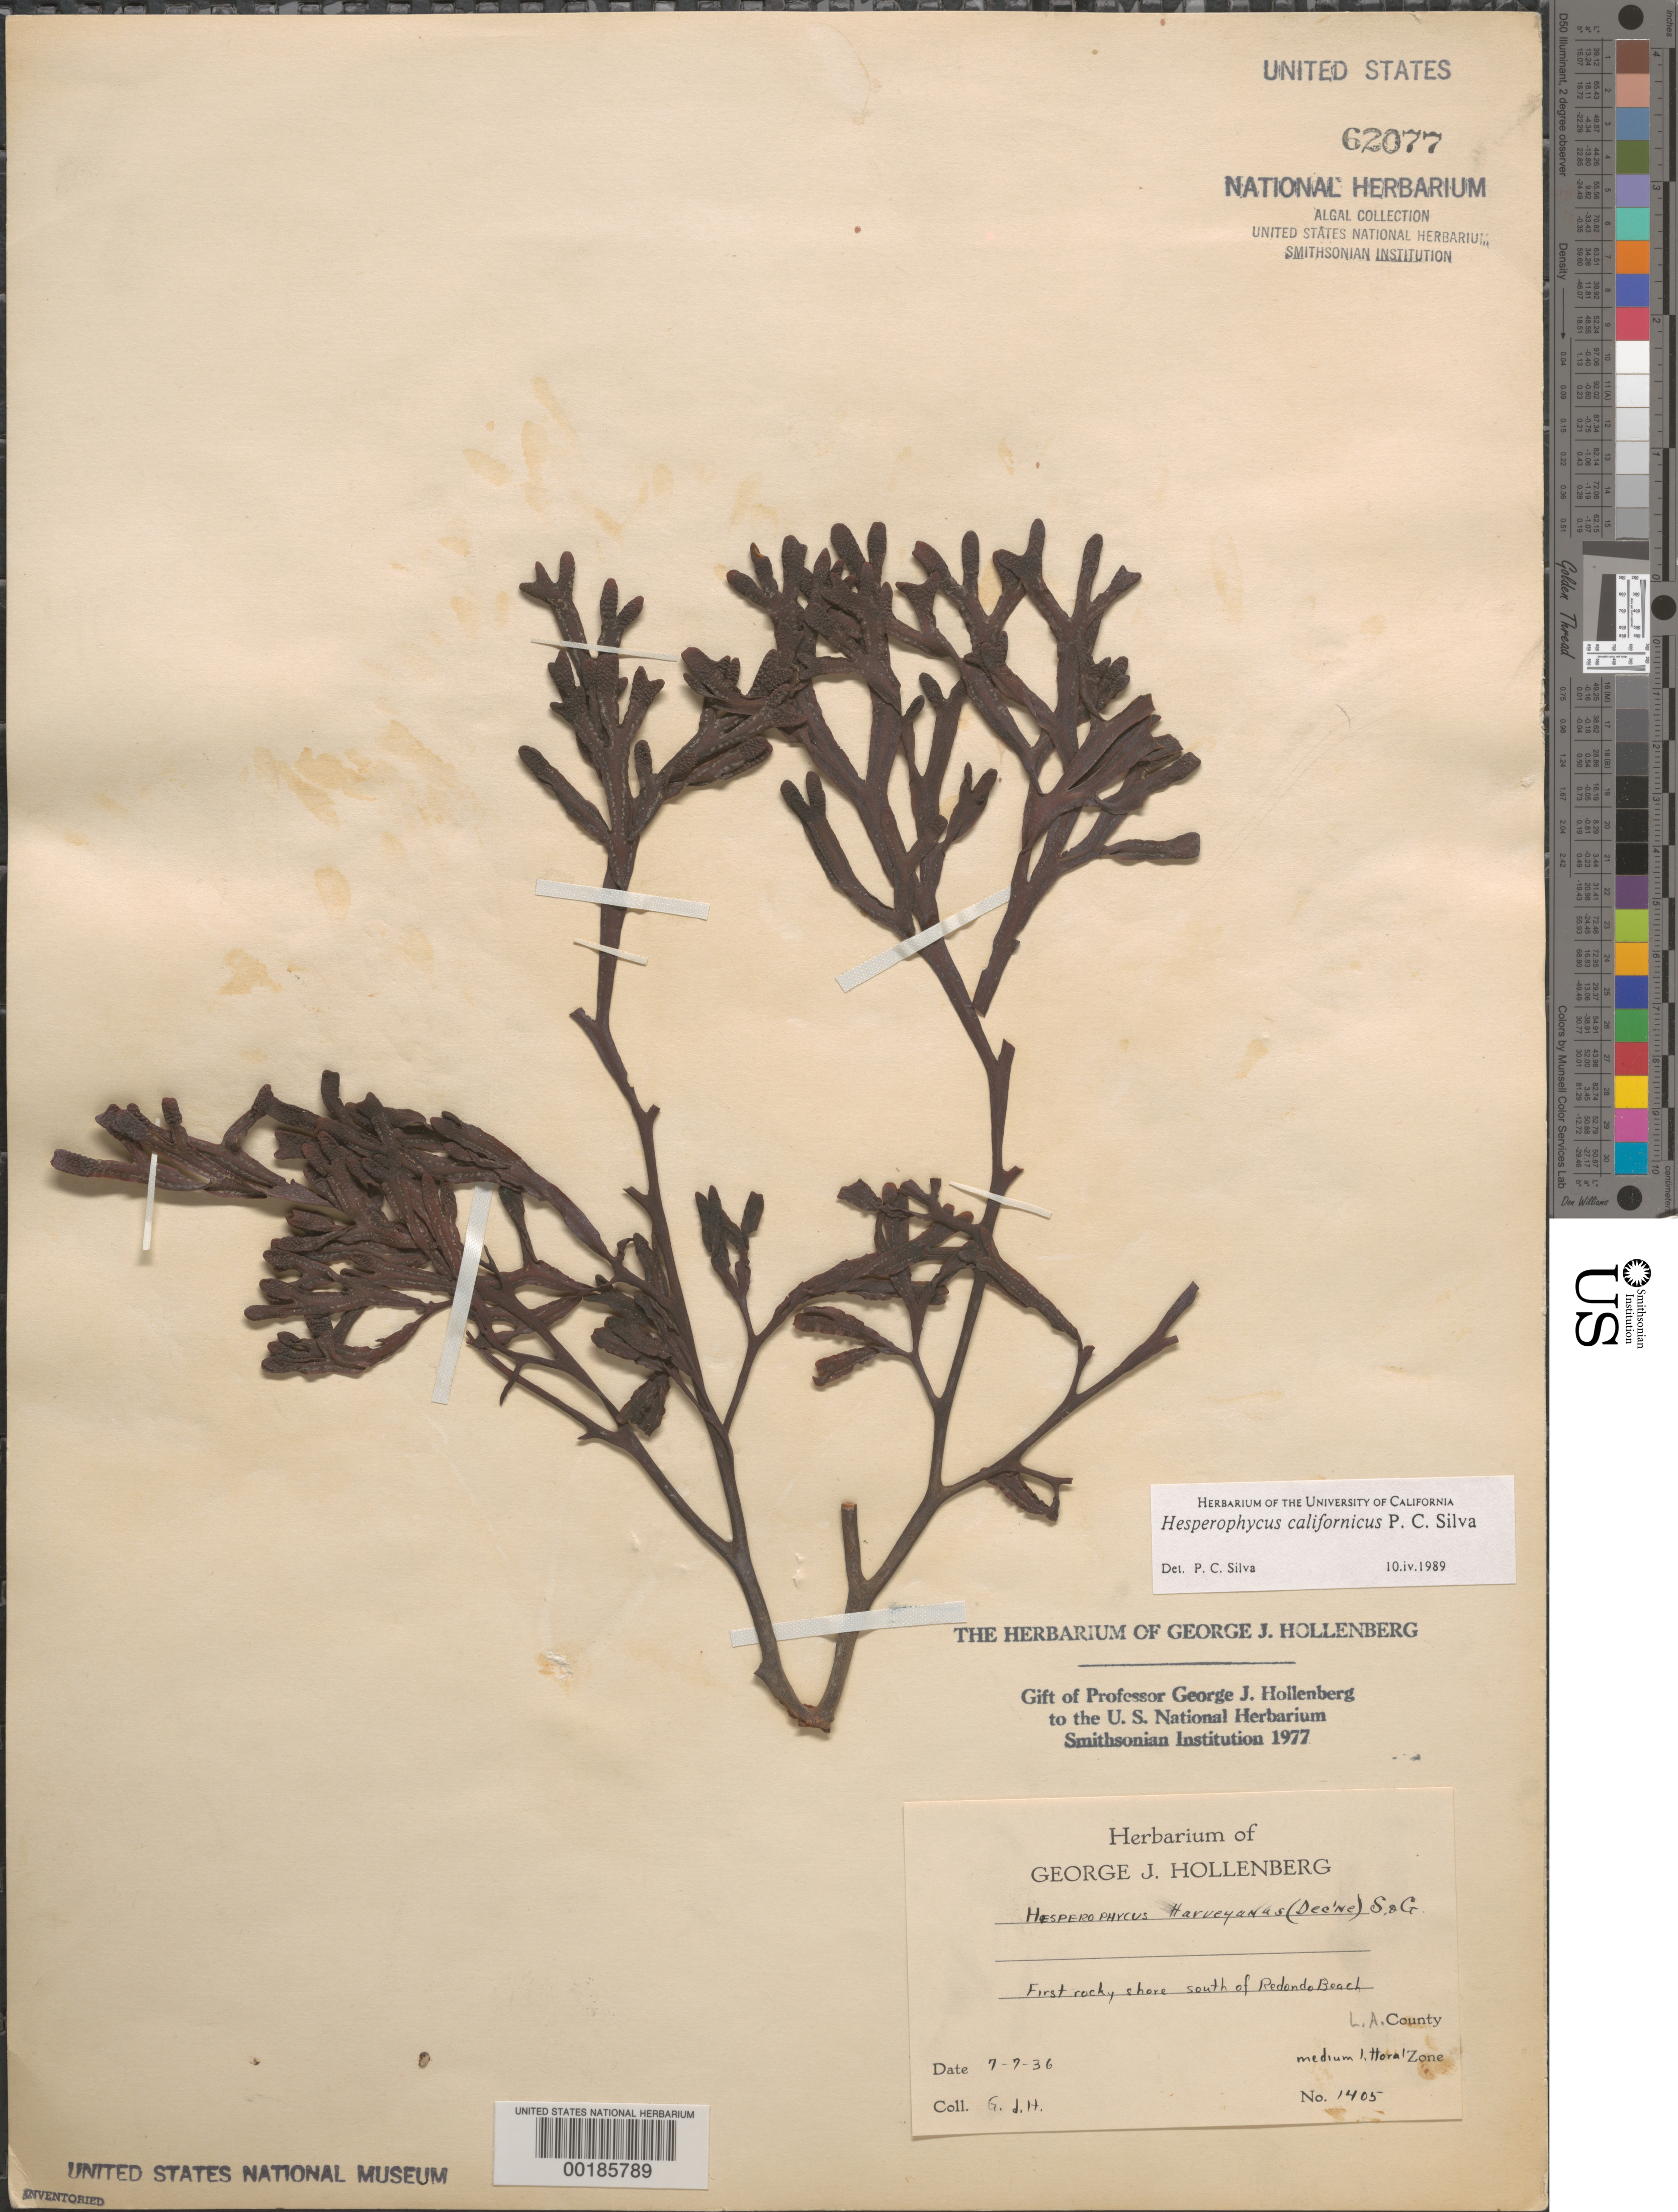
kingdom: Chromista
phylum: Ochrophyta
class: Phaeophyceae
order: Fucales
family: Fucaceae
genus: Hesperophycus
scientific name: Hesperophycus californicus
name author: P.C. Silva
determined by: Silva, P. C.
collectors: G. Hollenberg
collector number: GJH 1405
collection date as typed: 07 Jul 1936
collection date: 1936-07-07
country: United States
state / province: California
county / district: Los Angeles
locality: First rocky shore south of Redondo Beach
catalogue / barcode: US 62077